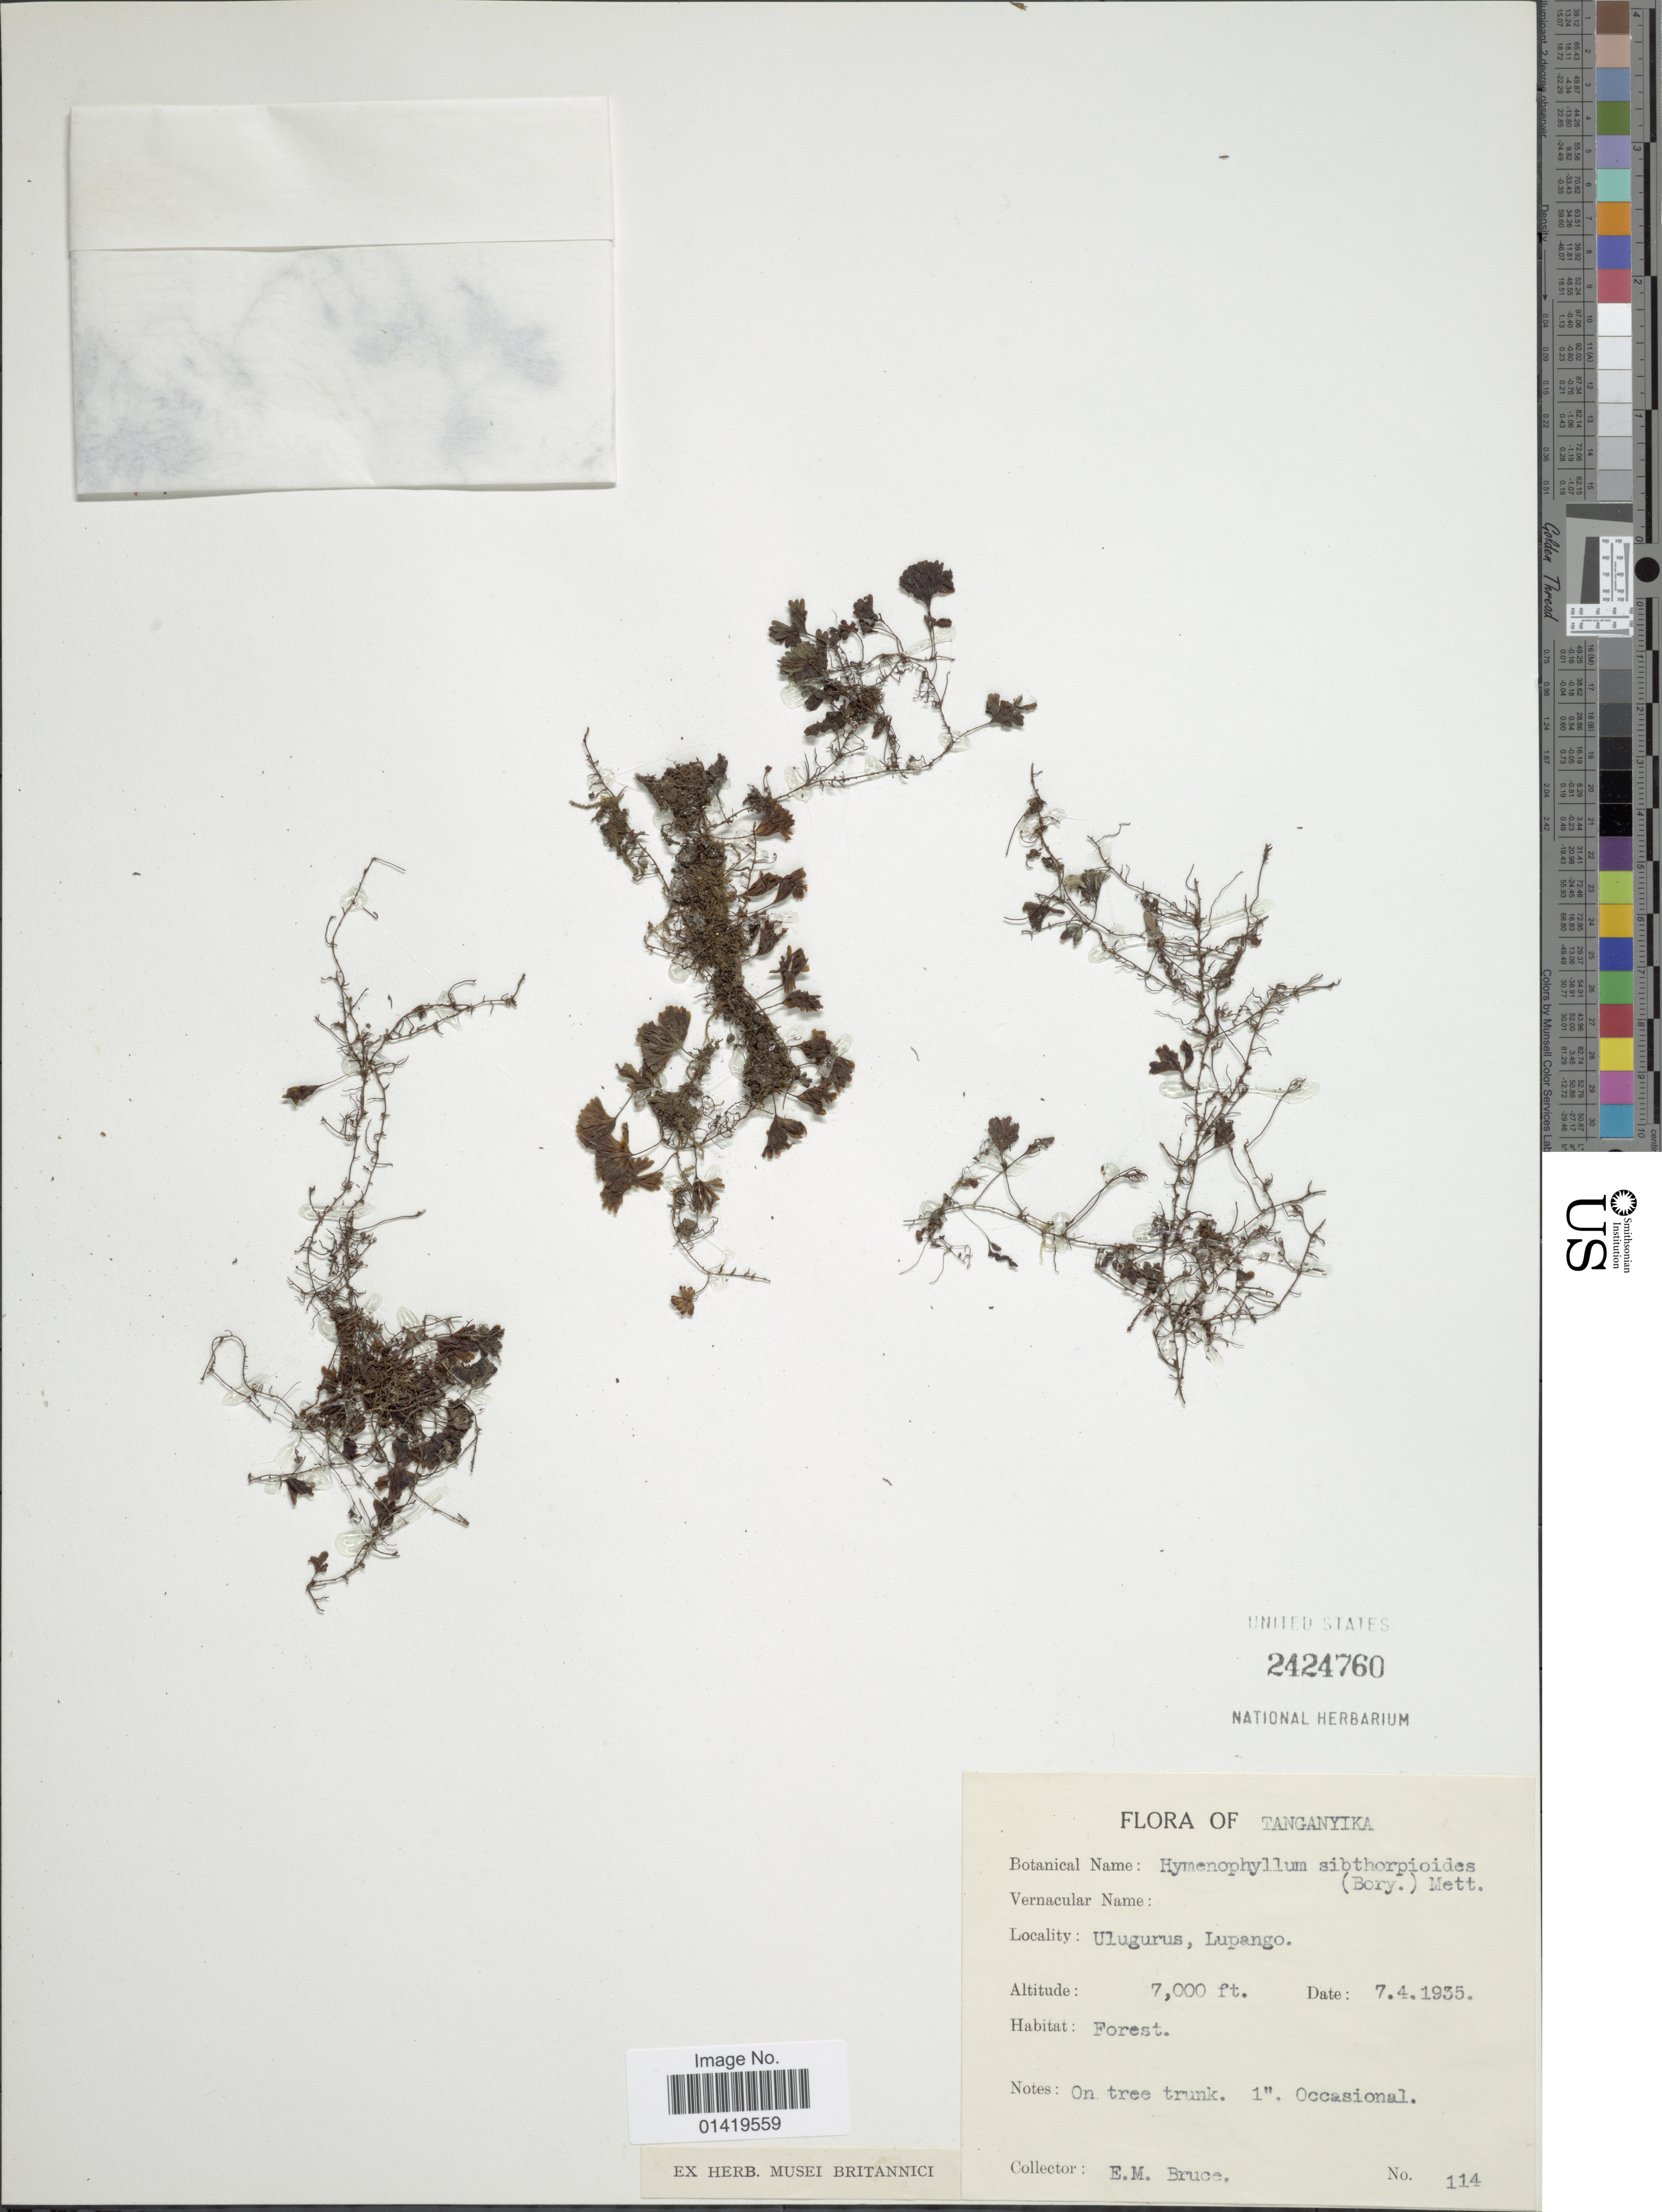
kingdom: Plantae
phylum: Tracheophyta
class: Polypodiopsida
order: Hymenophyllales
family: Hymenophyllaceae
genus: Hymenophyllum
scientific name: Hymenophyllum sibthorpioides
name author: (Willd.) Kuhn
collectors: E. Bruce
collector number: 114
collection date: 1935-04-07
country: Tanzania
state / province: Morogoro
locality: Tanganyika. Ulugurus, Lupango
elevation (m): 2134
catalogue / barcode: US 2424760